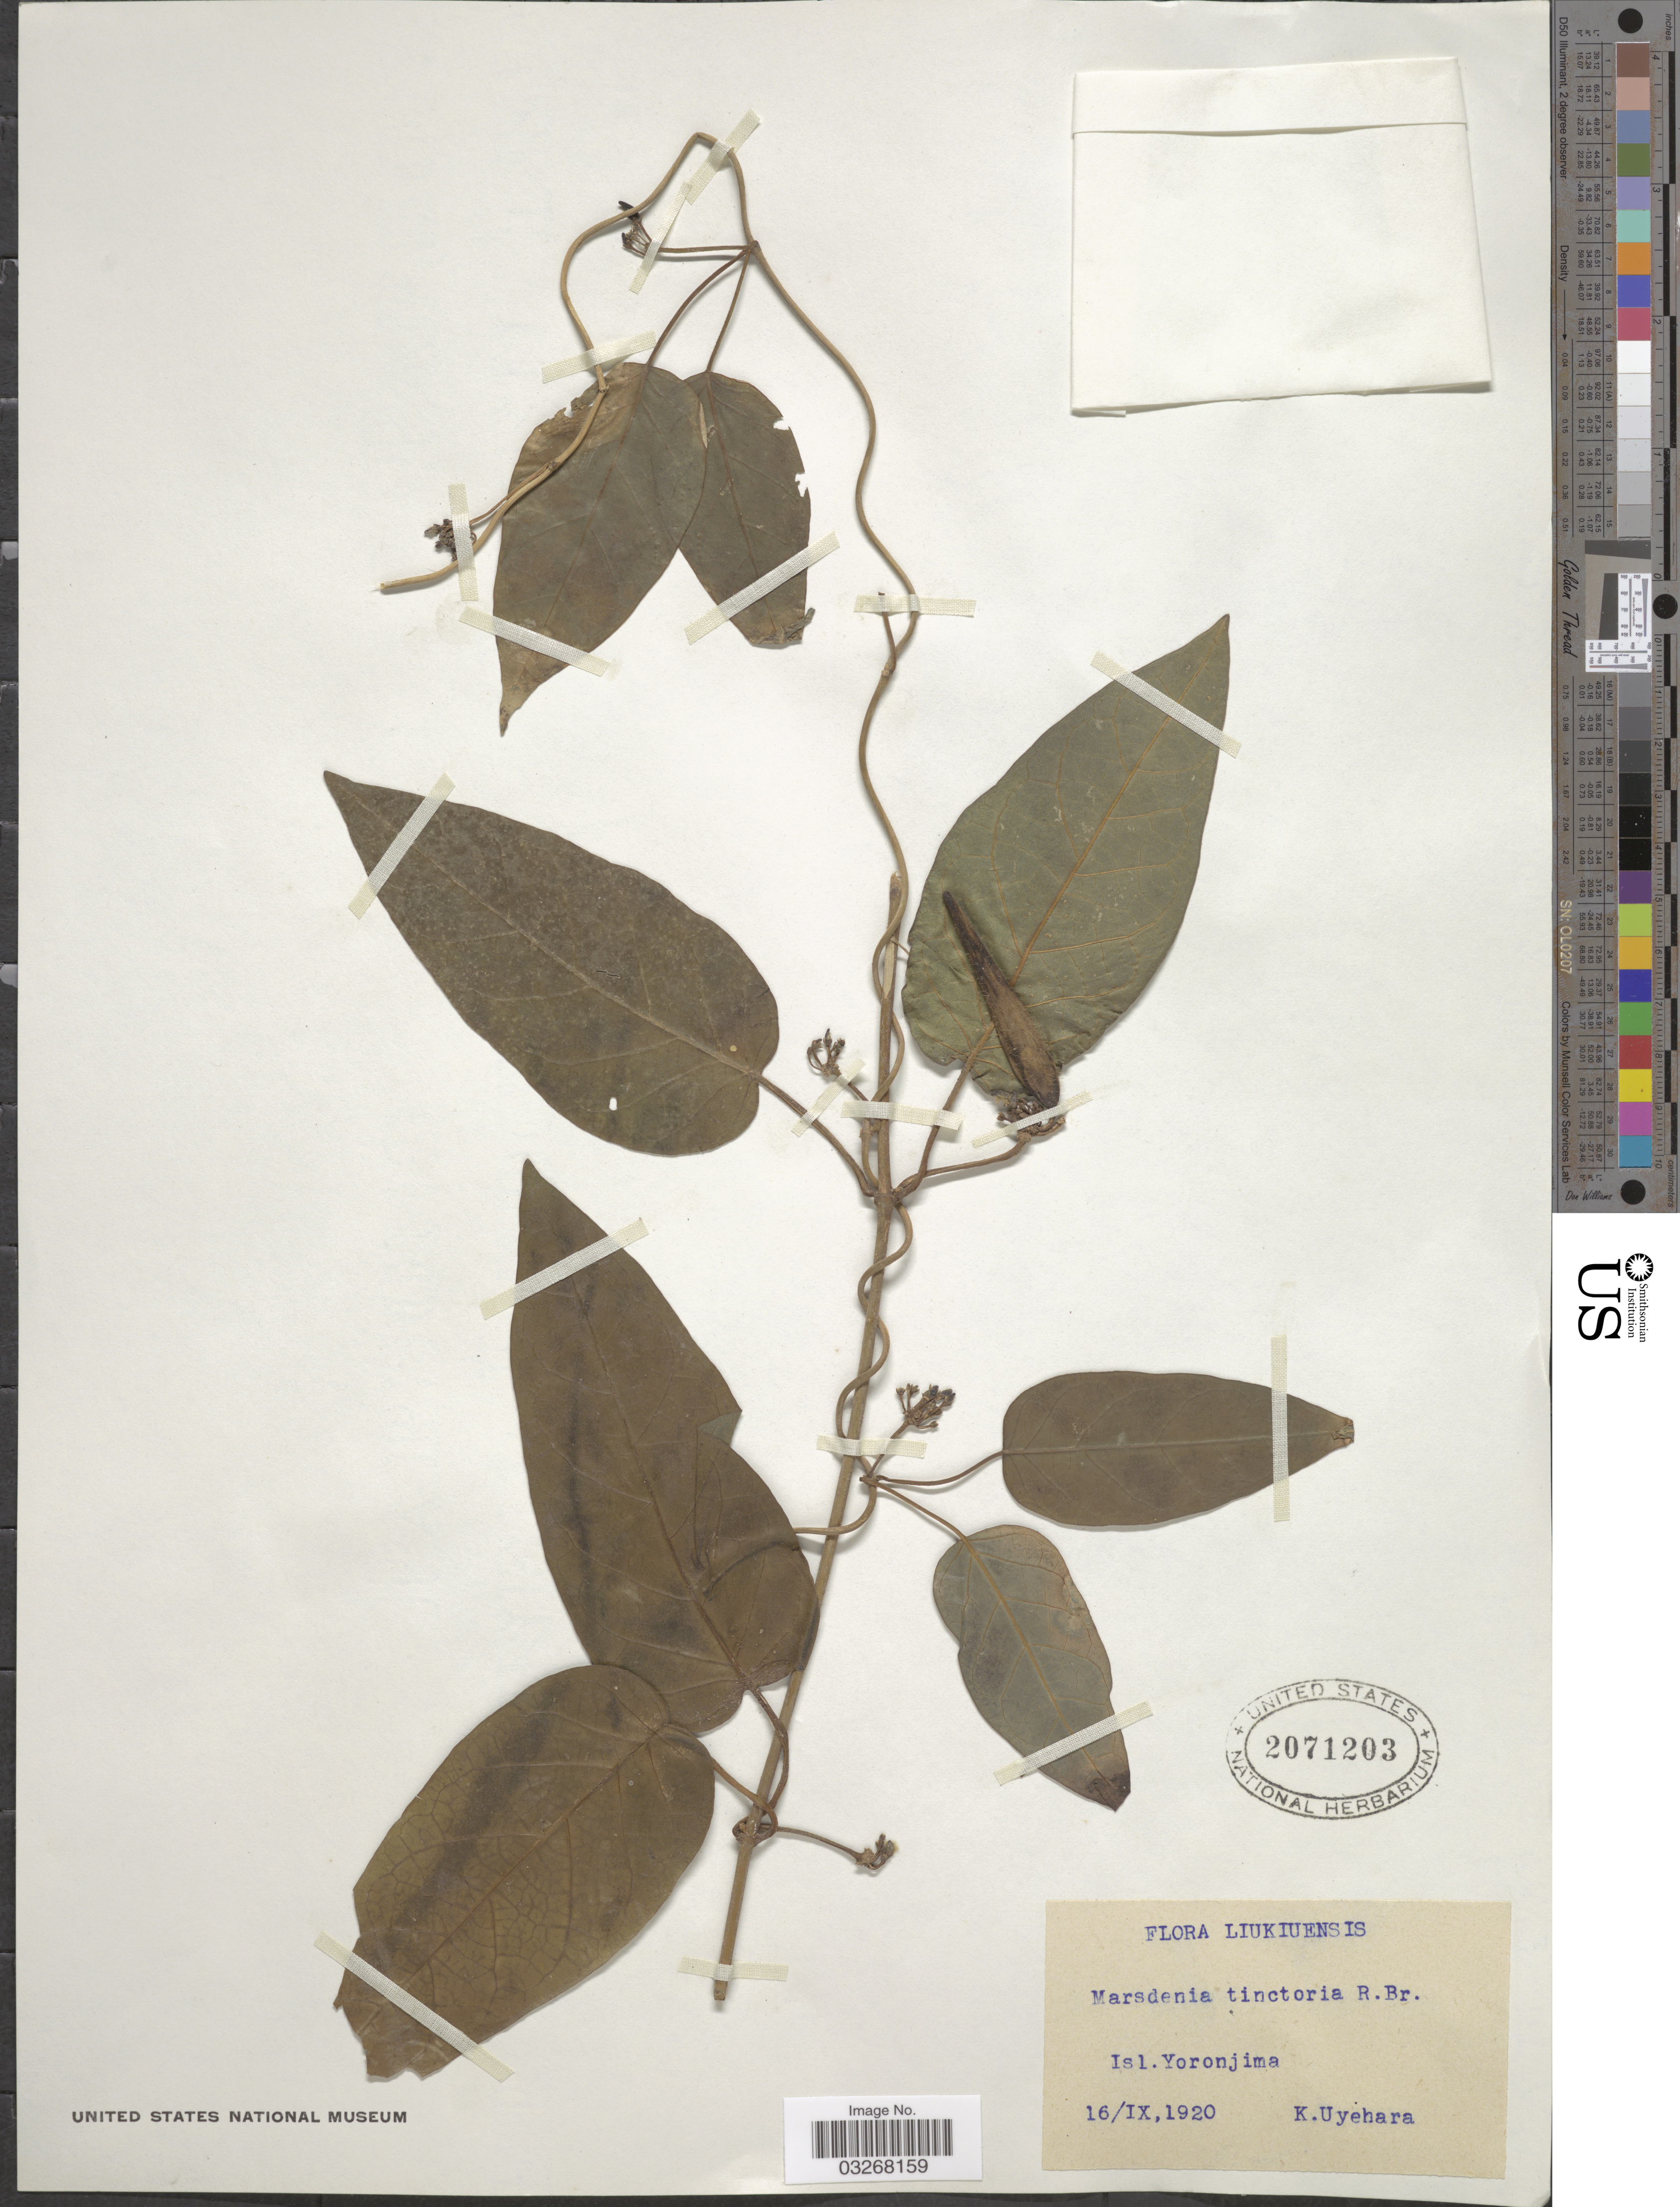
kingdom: Plantae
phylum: Tracheophyta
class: Magnoliopsida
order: Gentianales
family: Apocynaceae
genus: Marsdenia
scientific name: Marsdenia tinctoria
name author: (Roxb.) R. Br.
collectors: K. Uyehara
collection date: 1920-09-16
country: Japan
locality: Liukiuensis, Isl. Yoronjima.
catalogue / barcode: US 2071203